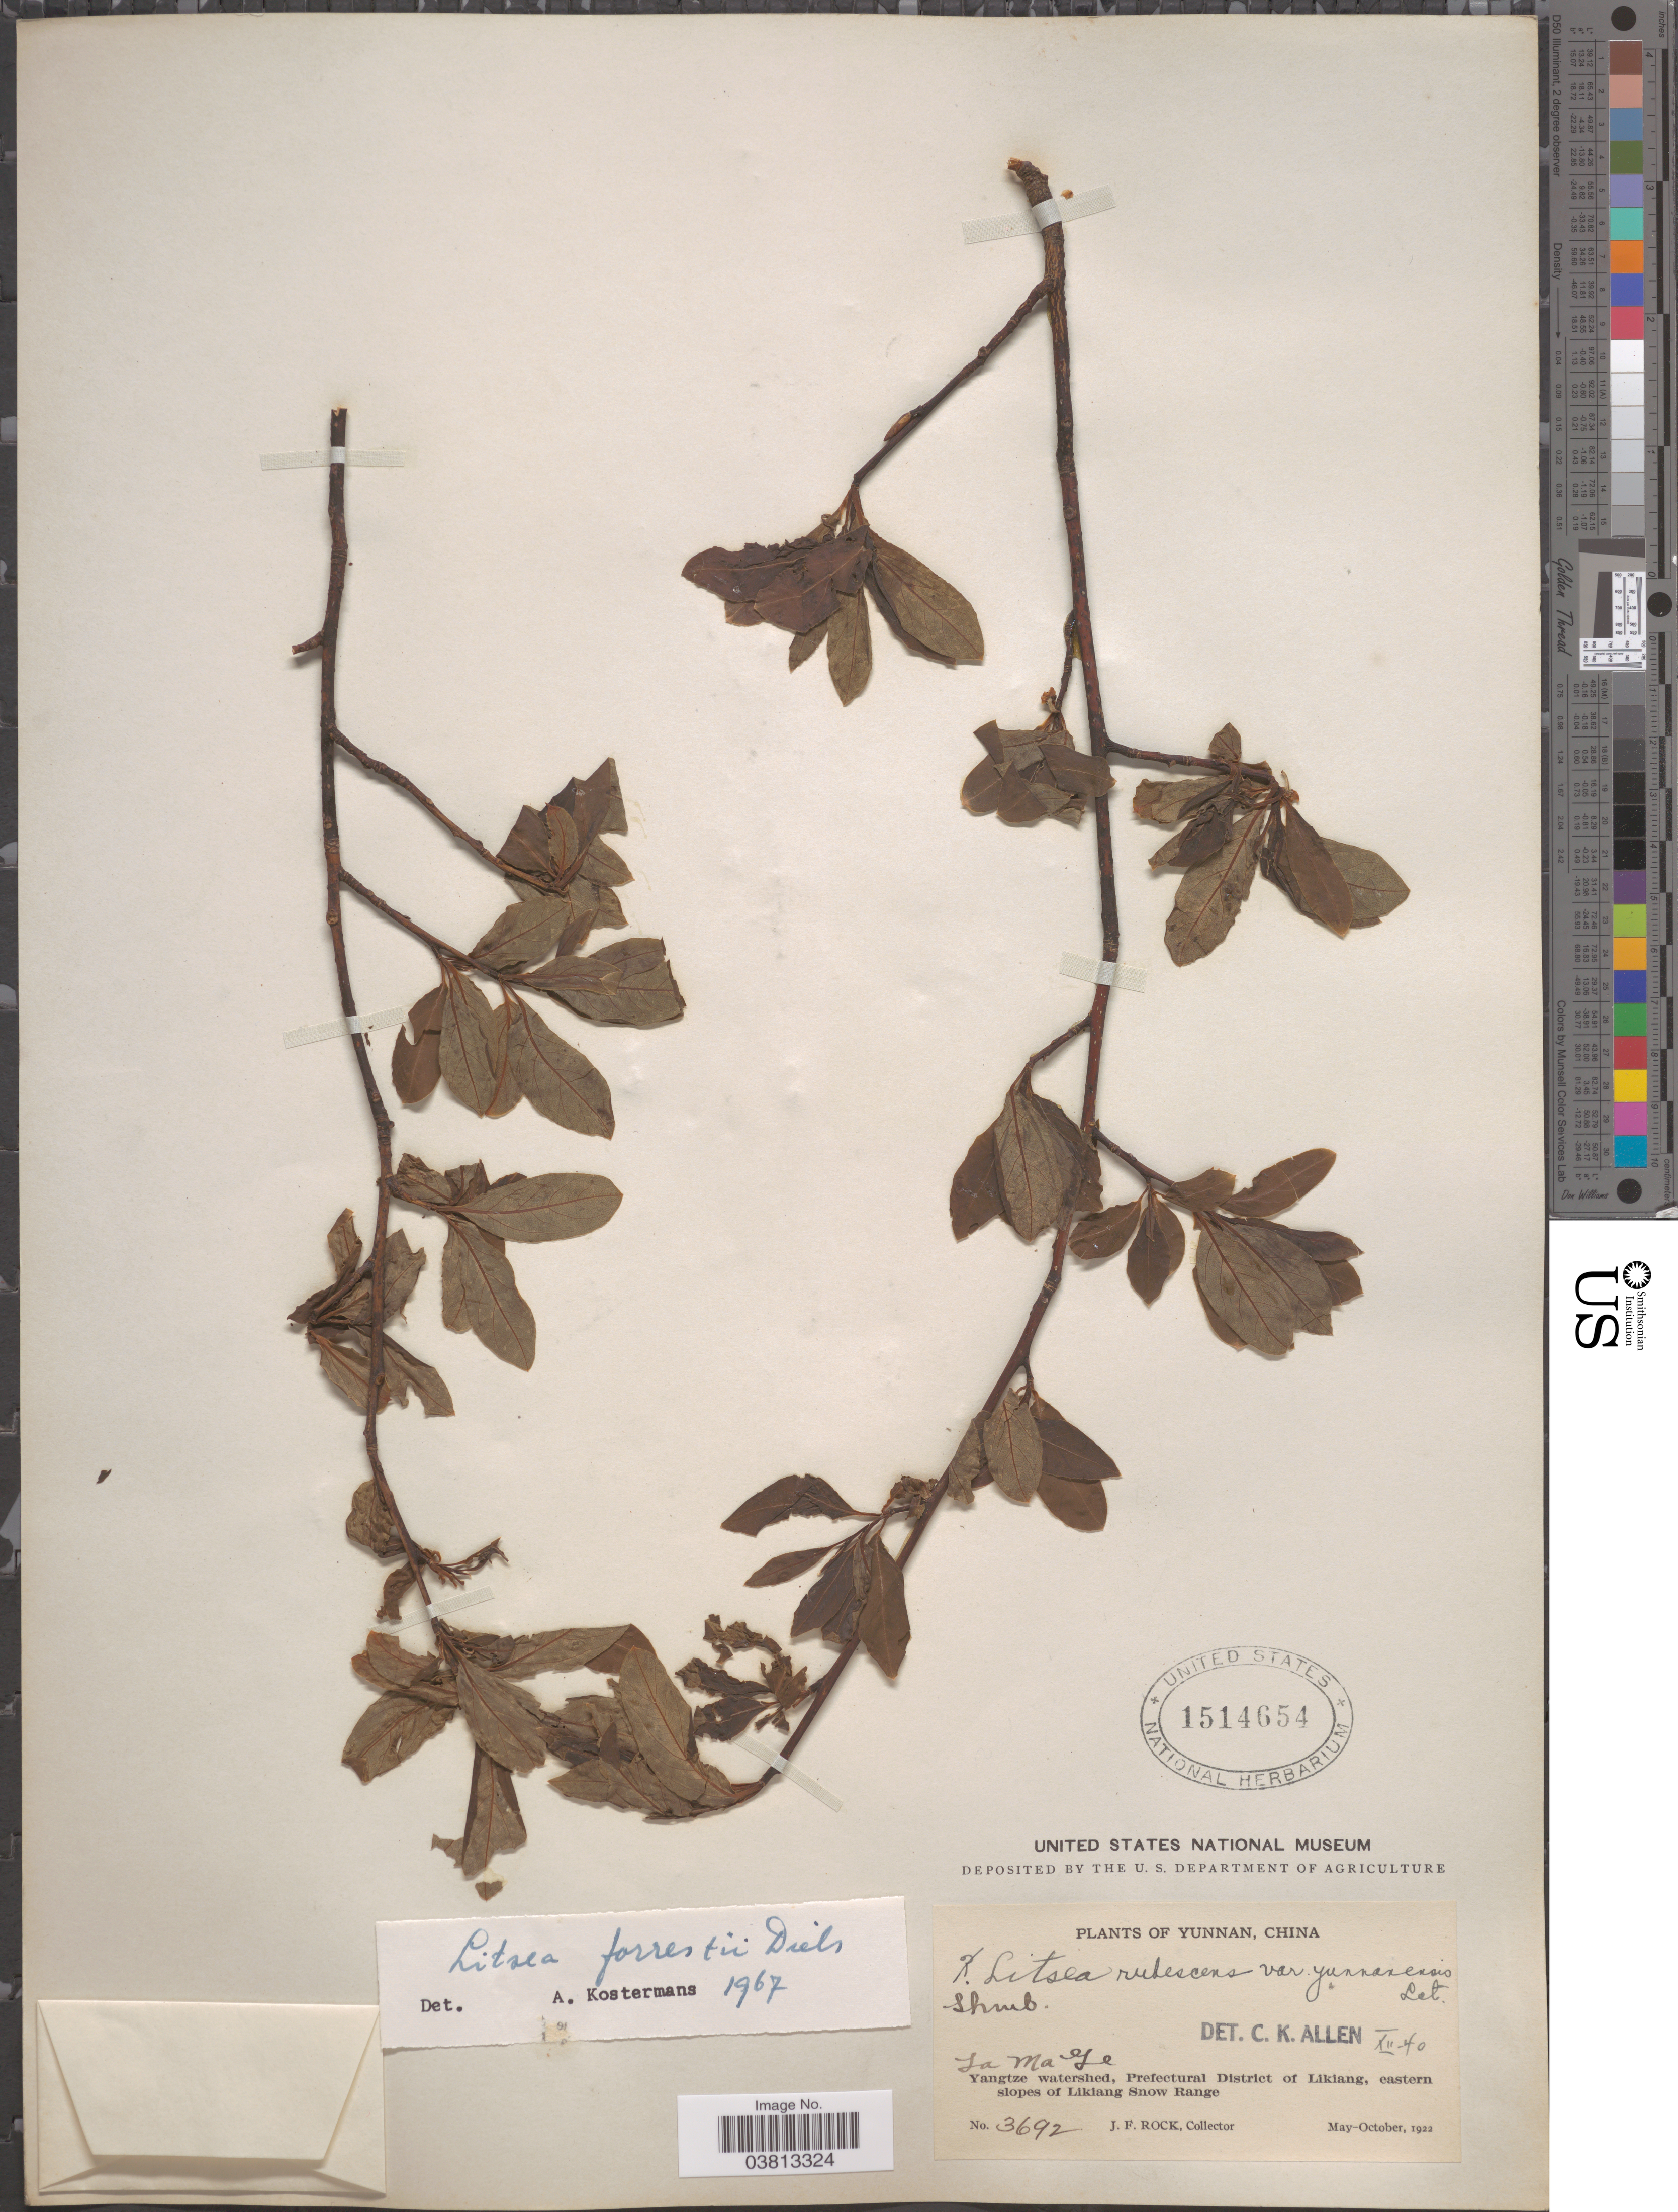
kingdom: Plantae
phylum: Tracheophyta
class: Magnoliopsida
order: Laurales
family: Lauraceae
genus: Litsea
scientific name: Litsea forrestii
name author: Diels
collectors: J. Rock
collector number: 3692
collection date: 1922-05/1922-10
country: China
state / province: Yunnan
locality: Za Ma Ze [interpreted], Yangtze watershed, Prefectural District of Likiang, eastern slopes of Likiang Snow Range.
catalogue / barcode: US 1514654